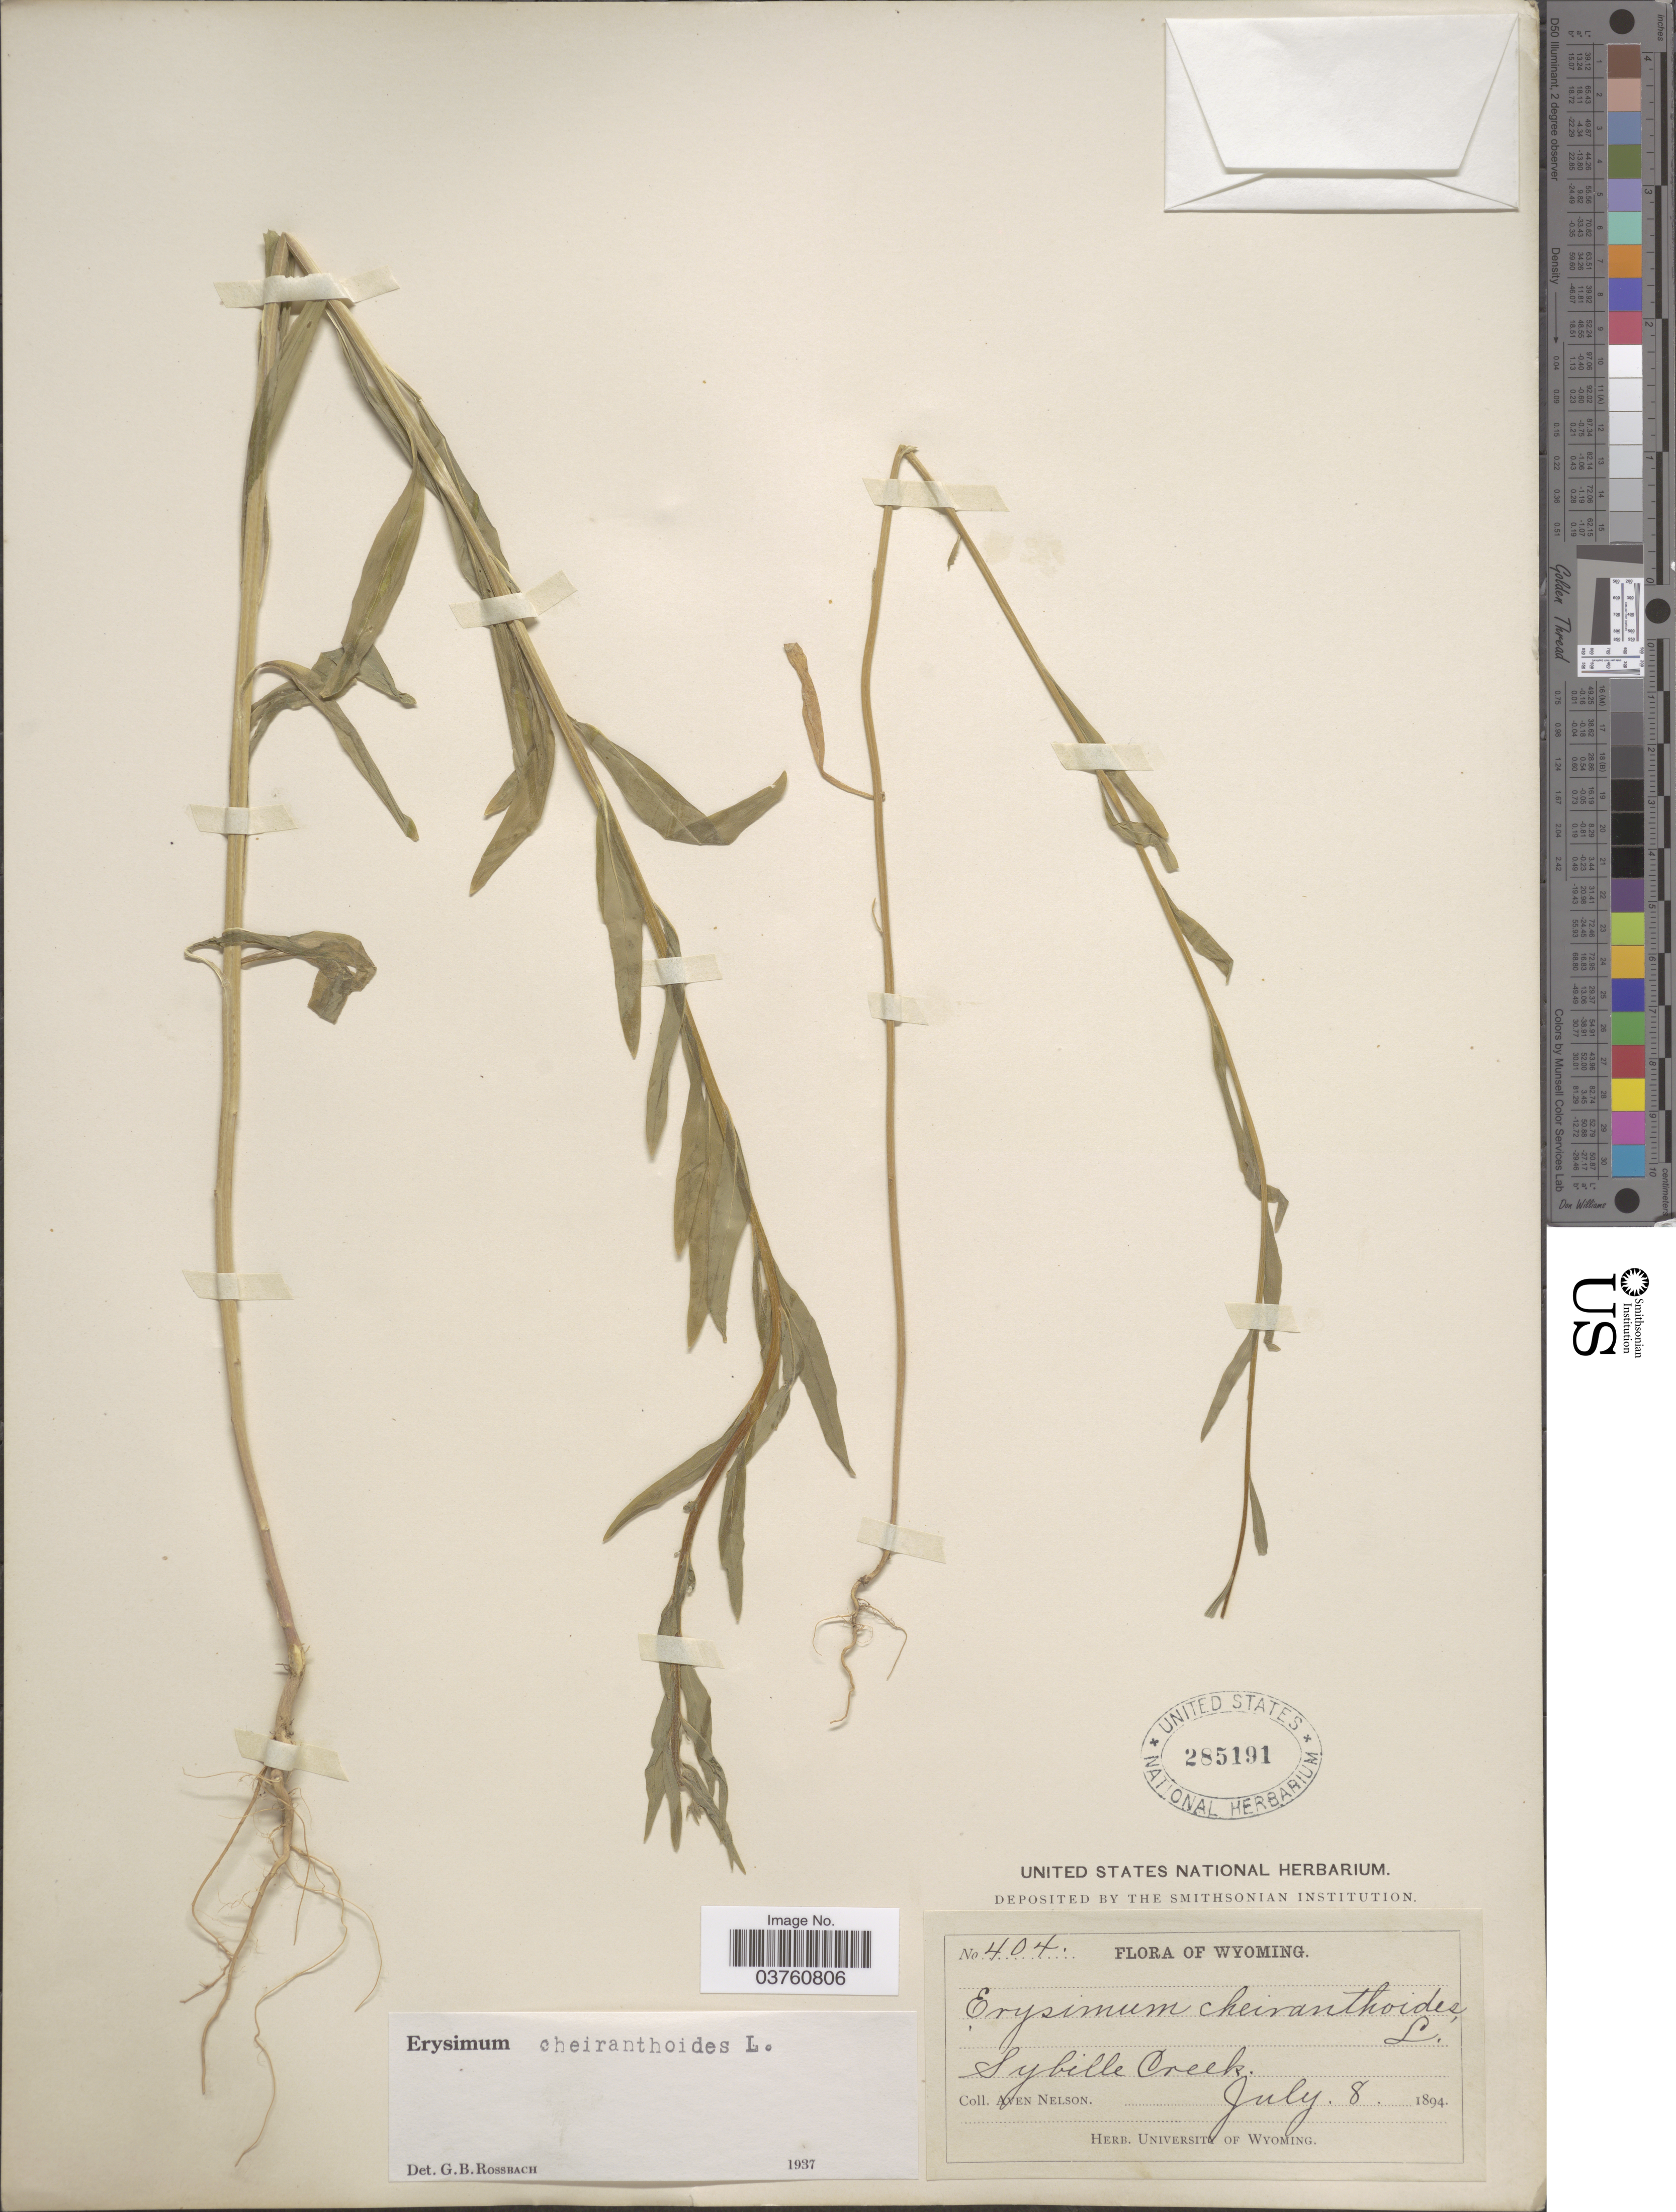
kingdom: Plantae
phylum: Tracheophyta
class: Magnoliopsida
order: Brassicales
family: Brassicaceae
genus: Erysimum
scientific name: Erysimum cheiranthoides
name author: L.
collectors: A. Nelson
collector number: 404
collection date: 1894-07-08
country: United States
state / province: Wyoming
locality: Sybille Creek.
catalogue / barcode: US 285191